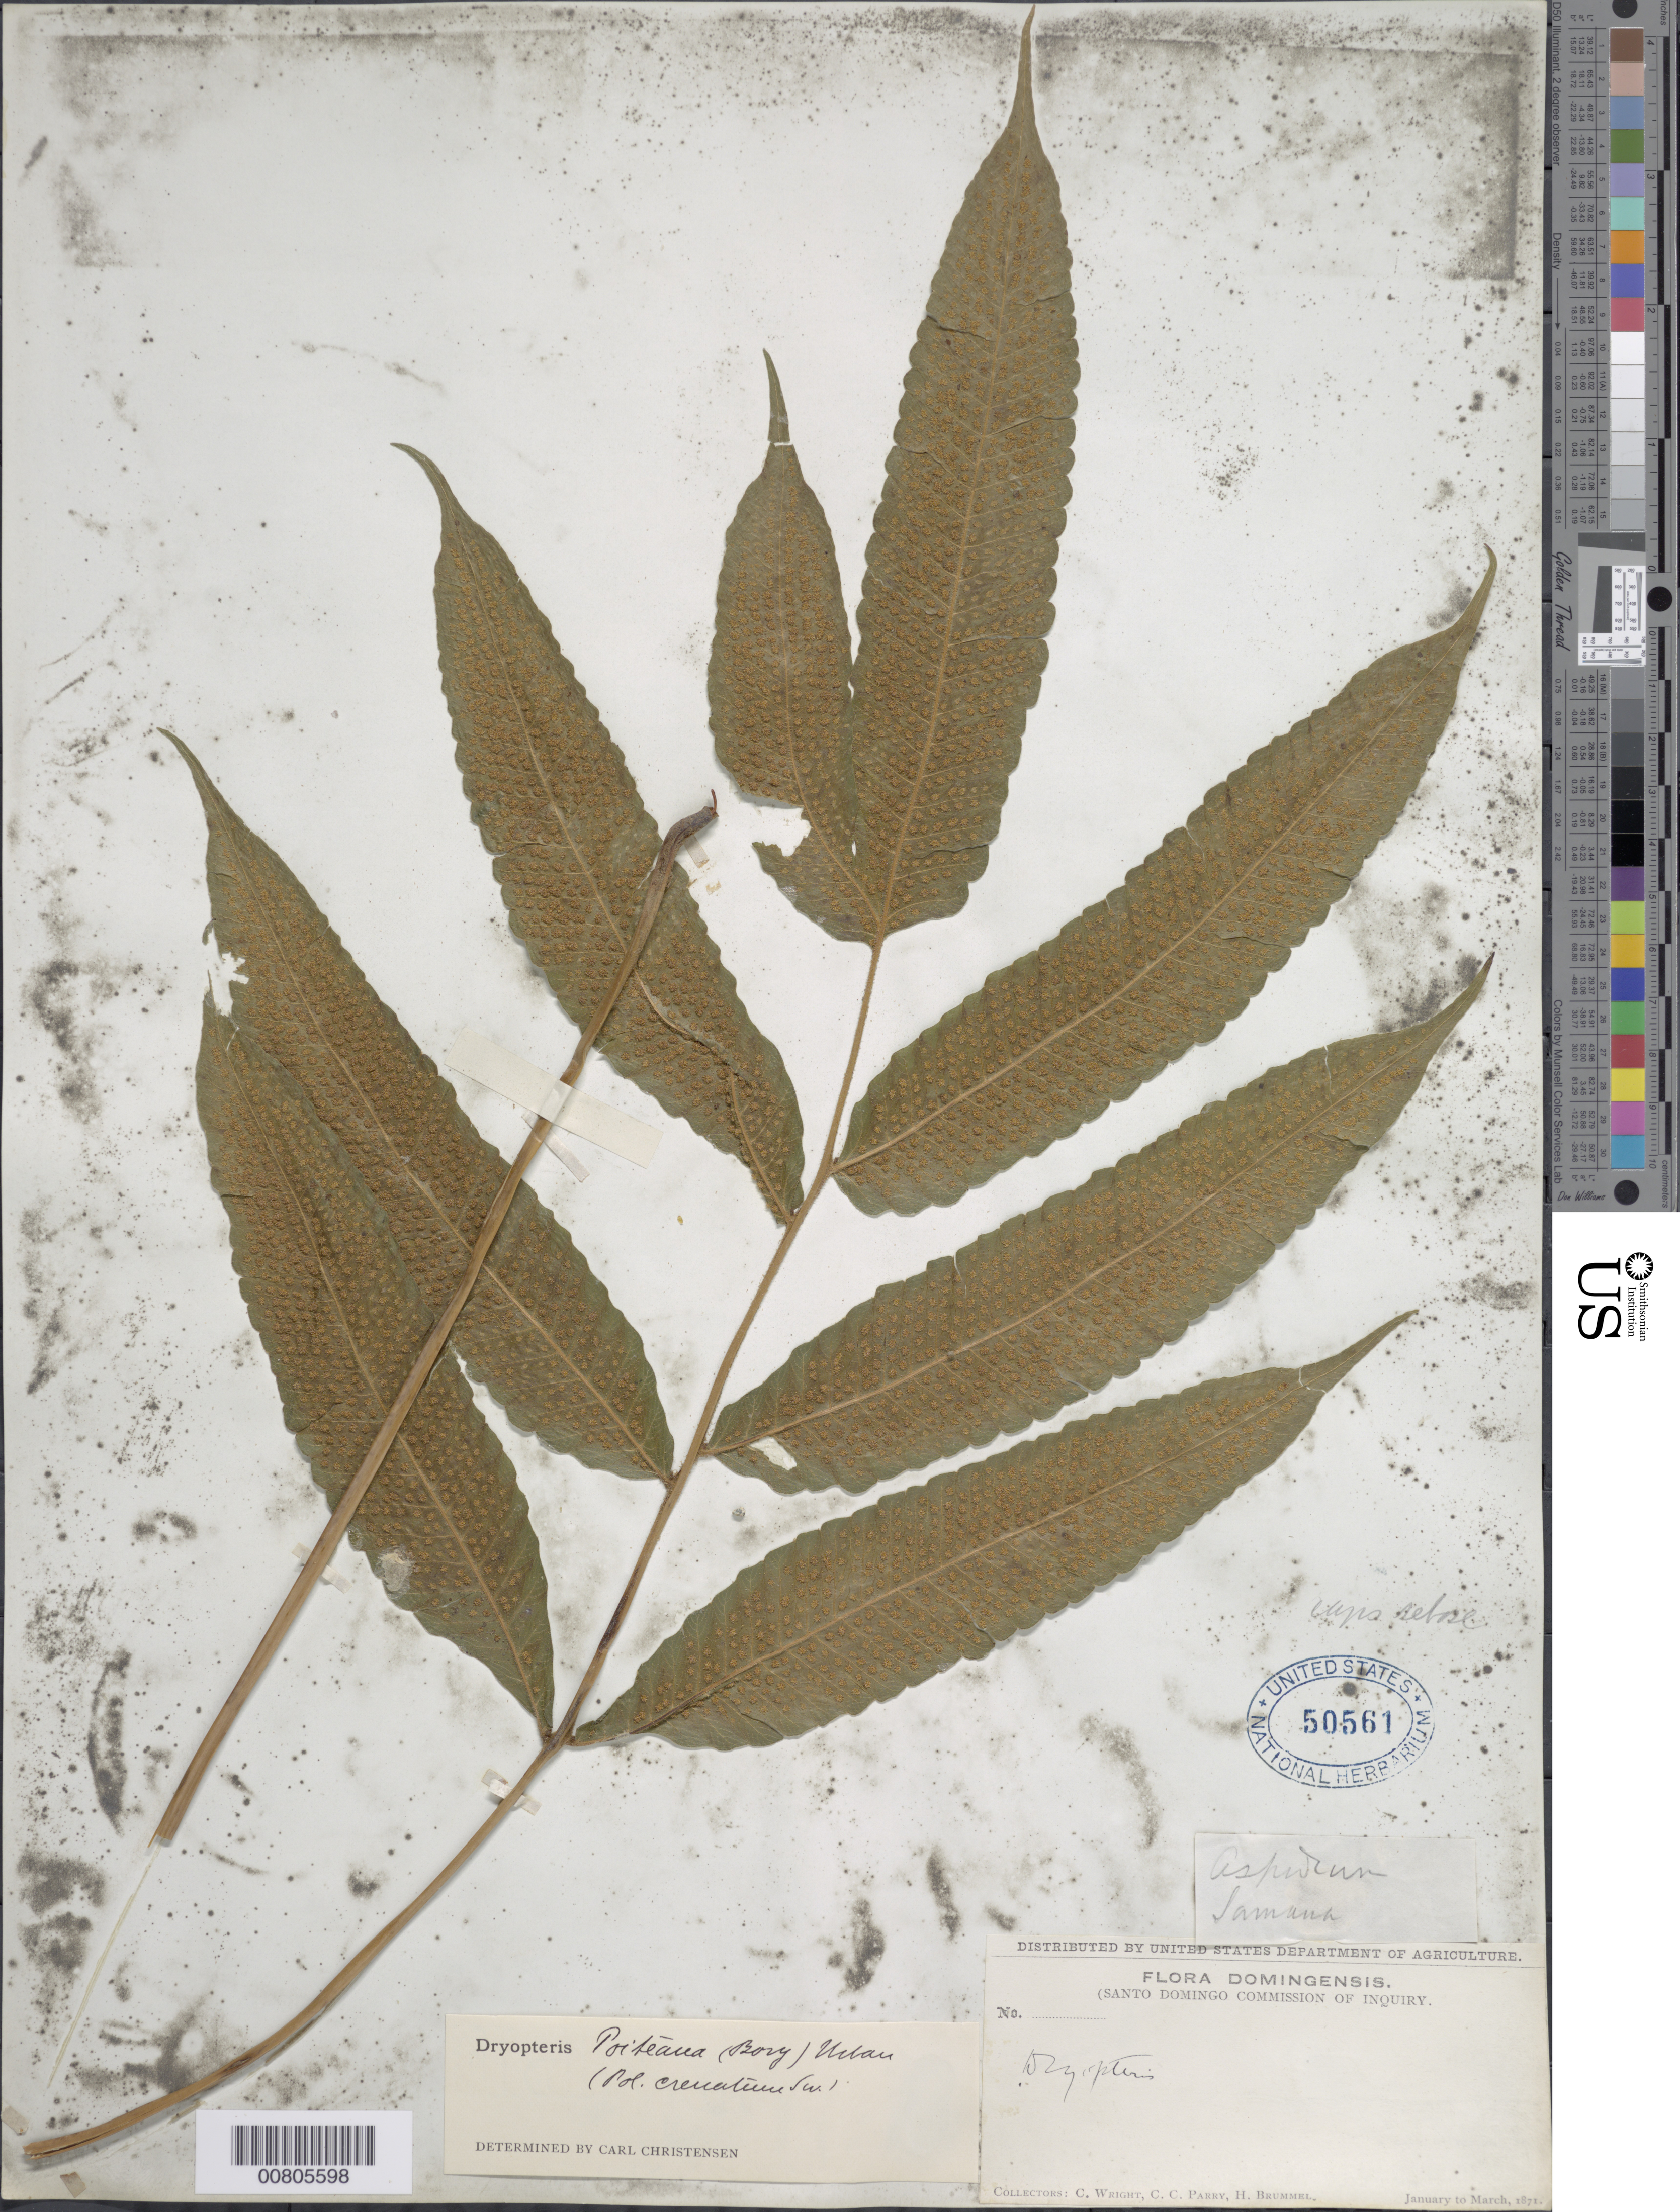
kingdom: Plantae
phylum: Tracheophyta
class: Polypodiopsida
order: Polypodiales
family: Thelypteridaceae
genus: Goniopteris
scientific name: Goniopteris poiteana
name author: (Bory) Ching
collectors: C. Wright, C. C. Parry & H. Brummel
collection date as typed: Jan 1871 to -- Mar 1871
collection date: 1871-01/1871-03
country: Dominican Republic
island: Hispaniola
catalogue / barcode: US 50561